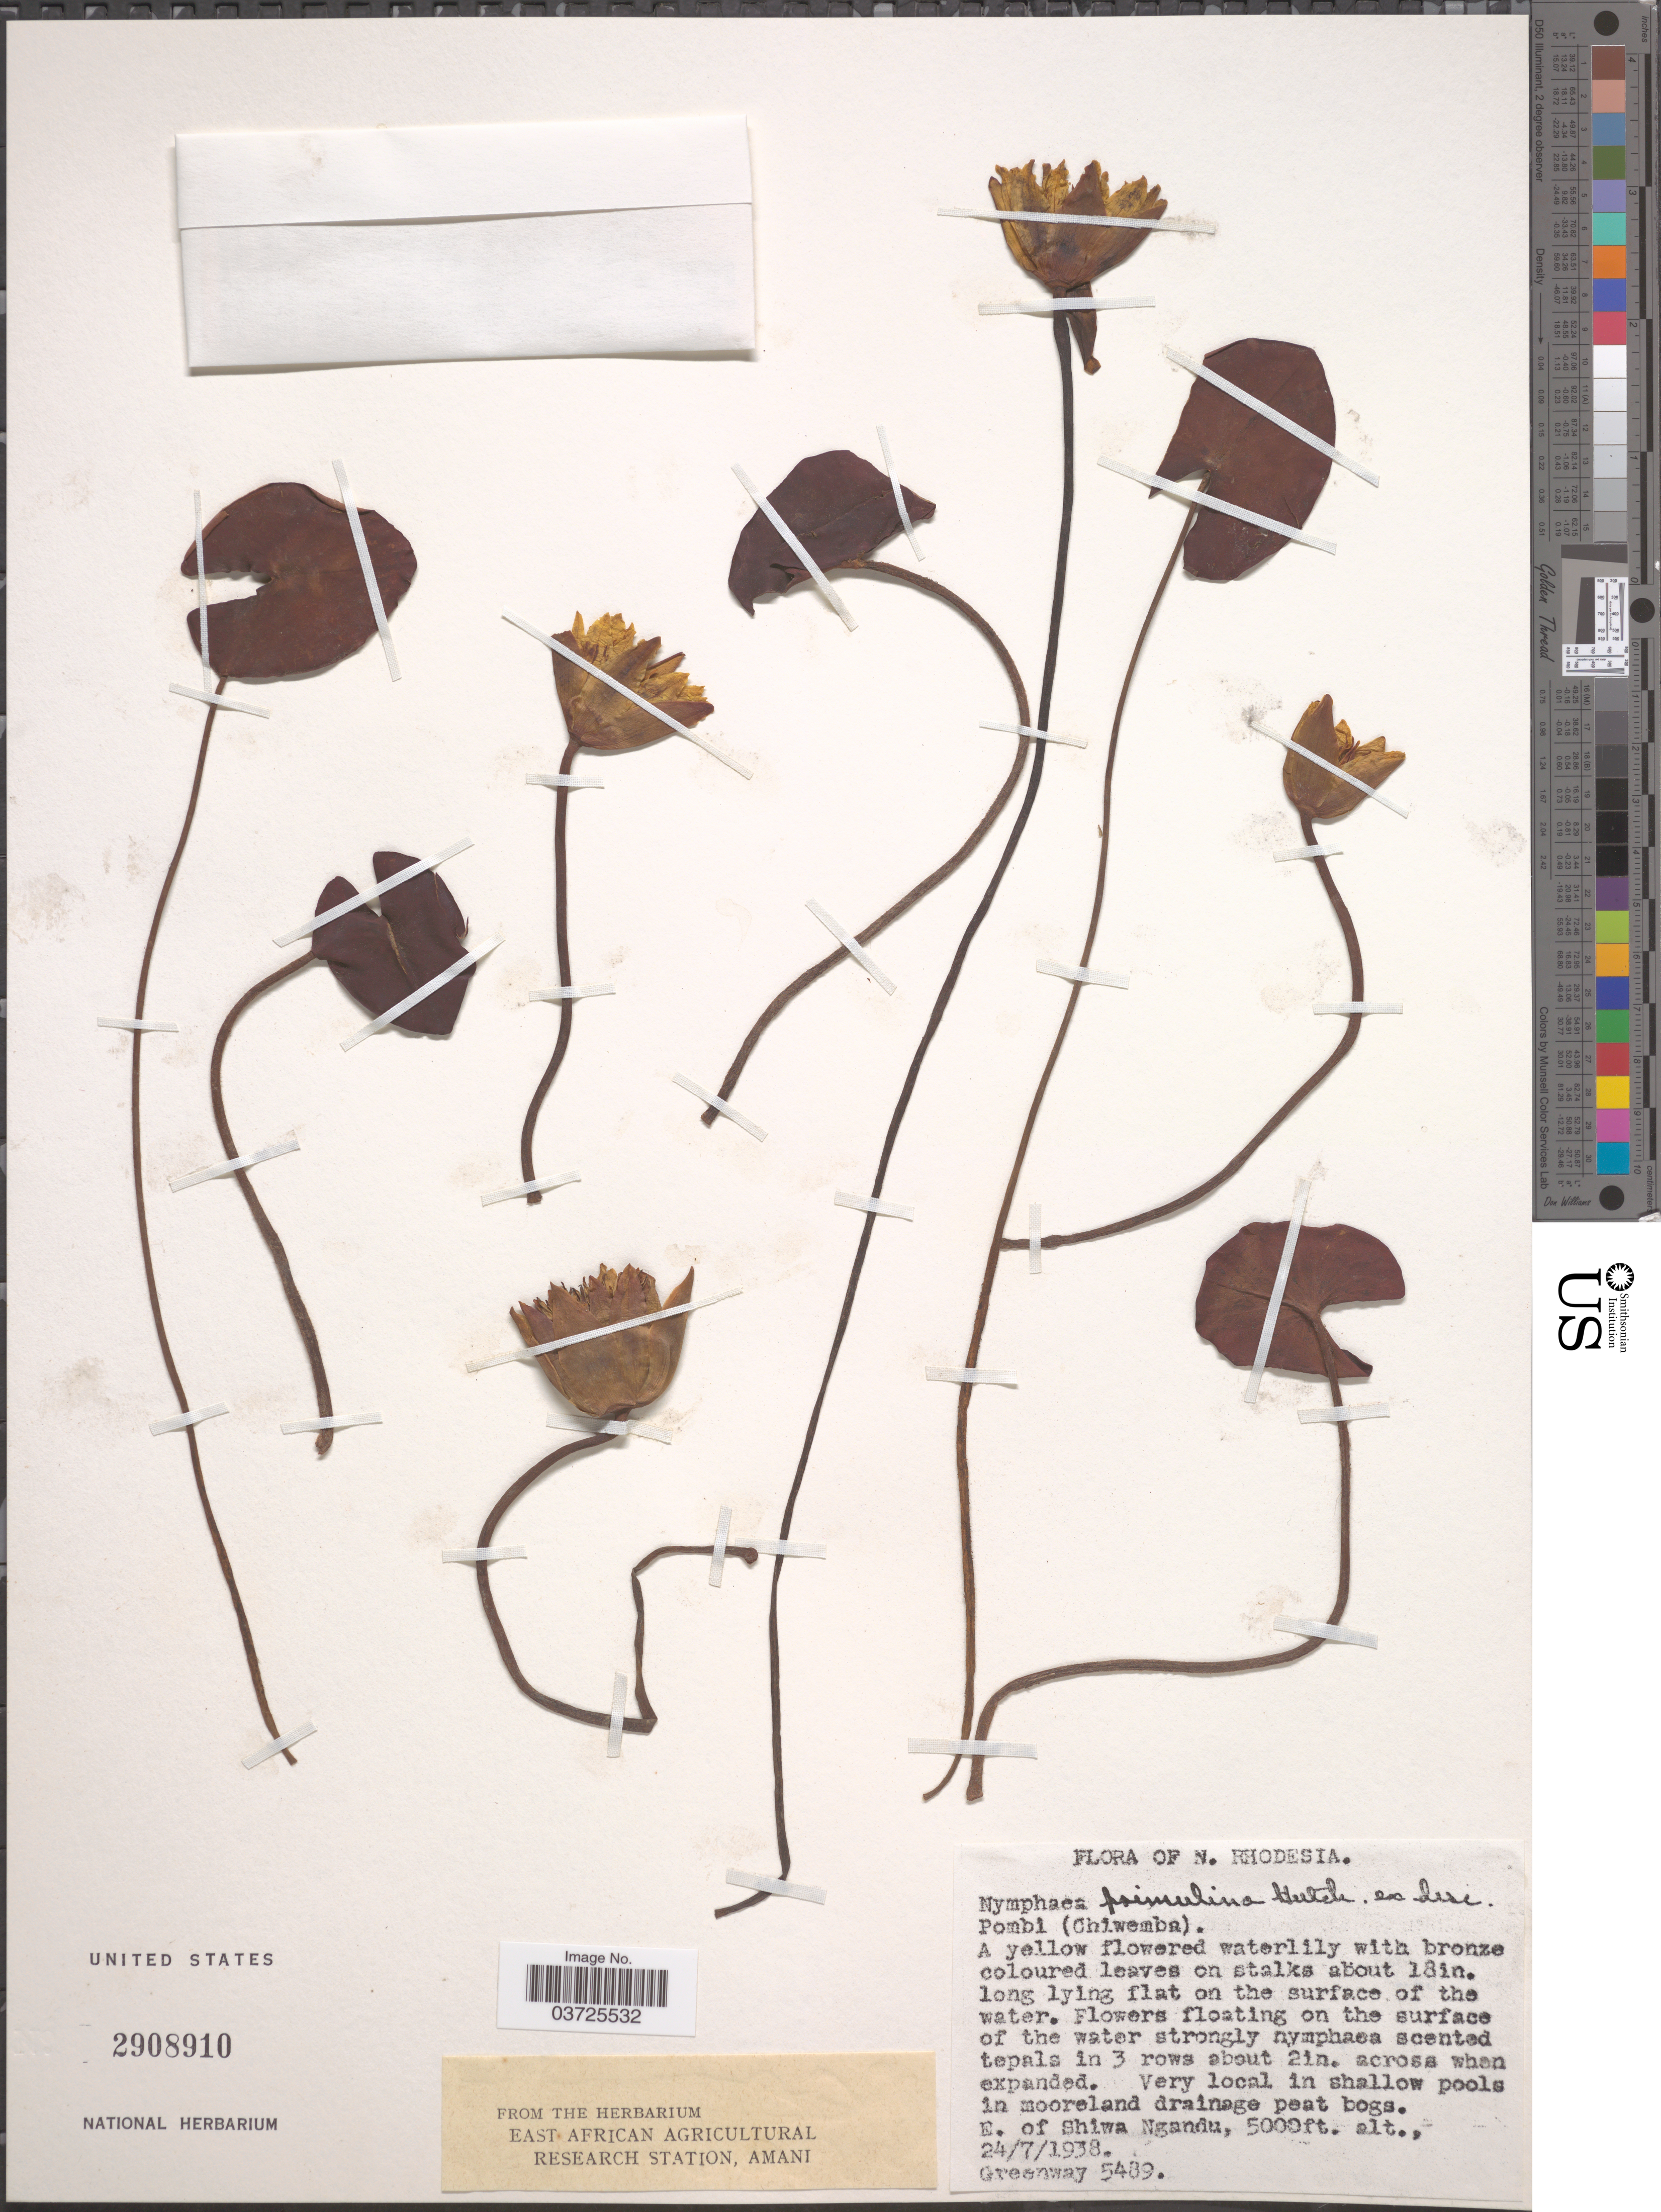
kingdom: Plantae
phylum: Tracheophyta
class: Magnoliopsida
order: Nymphaeales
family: Nymphaeaceae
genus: Nymphaea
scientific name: Nymphaea primulina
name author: Hutch.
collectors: Greenway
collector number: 5489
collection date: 1938-07-24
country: Zambia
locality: N. Rhodesia. E. of Shiwa Ngandu.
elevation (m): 1524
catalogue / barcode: US 2908910